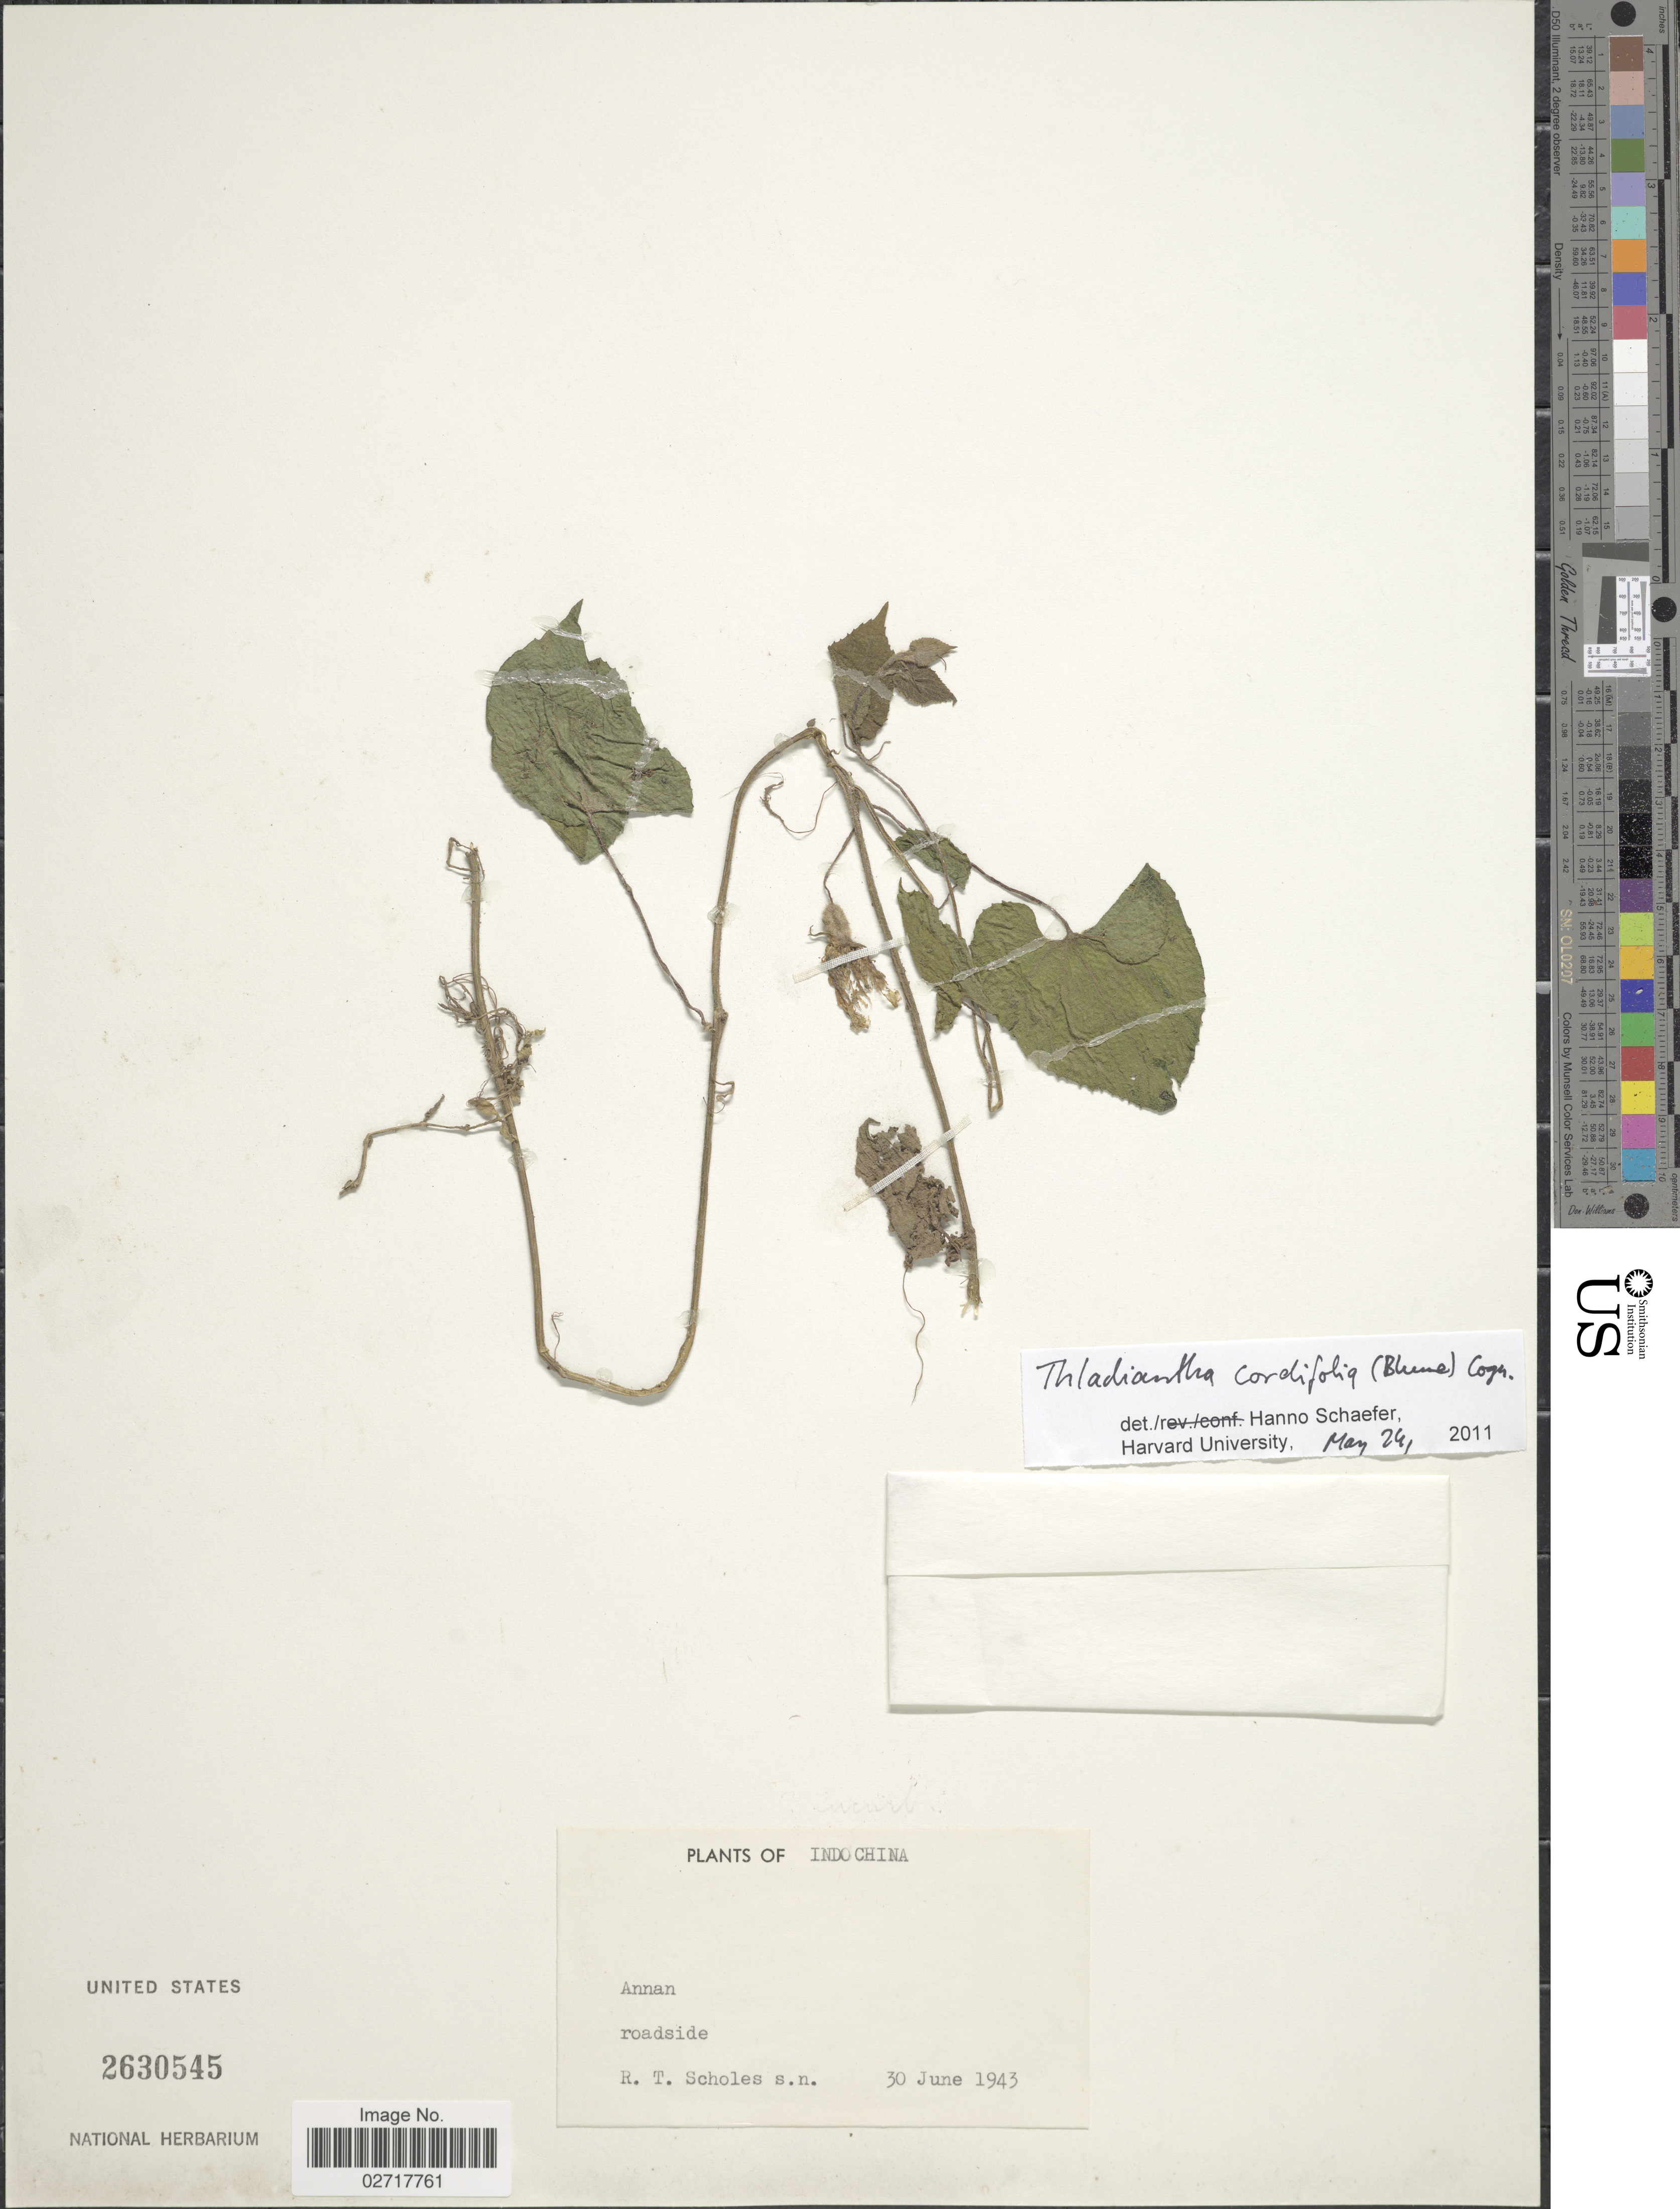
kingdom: Plantae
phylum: Tracheophyta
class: Magnoliopsida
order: Cucurbitales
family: Cucurbitaceae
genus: Thladiantha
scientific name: Thladiantha cordifolia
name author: (Blume) Cogn.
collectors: R. Scholes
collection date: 1943-06-30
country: Vietnam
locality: Indochina, Annan, roadside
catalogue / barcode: US 2630545